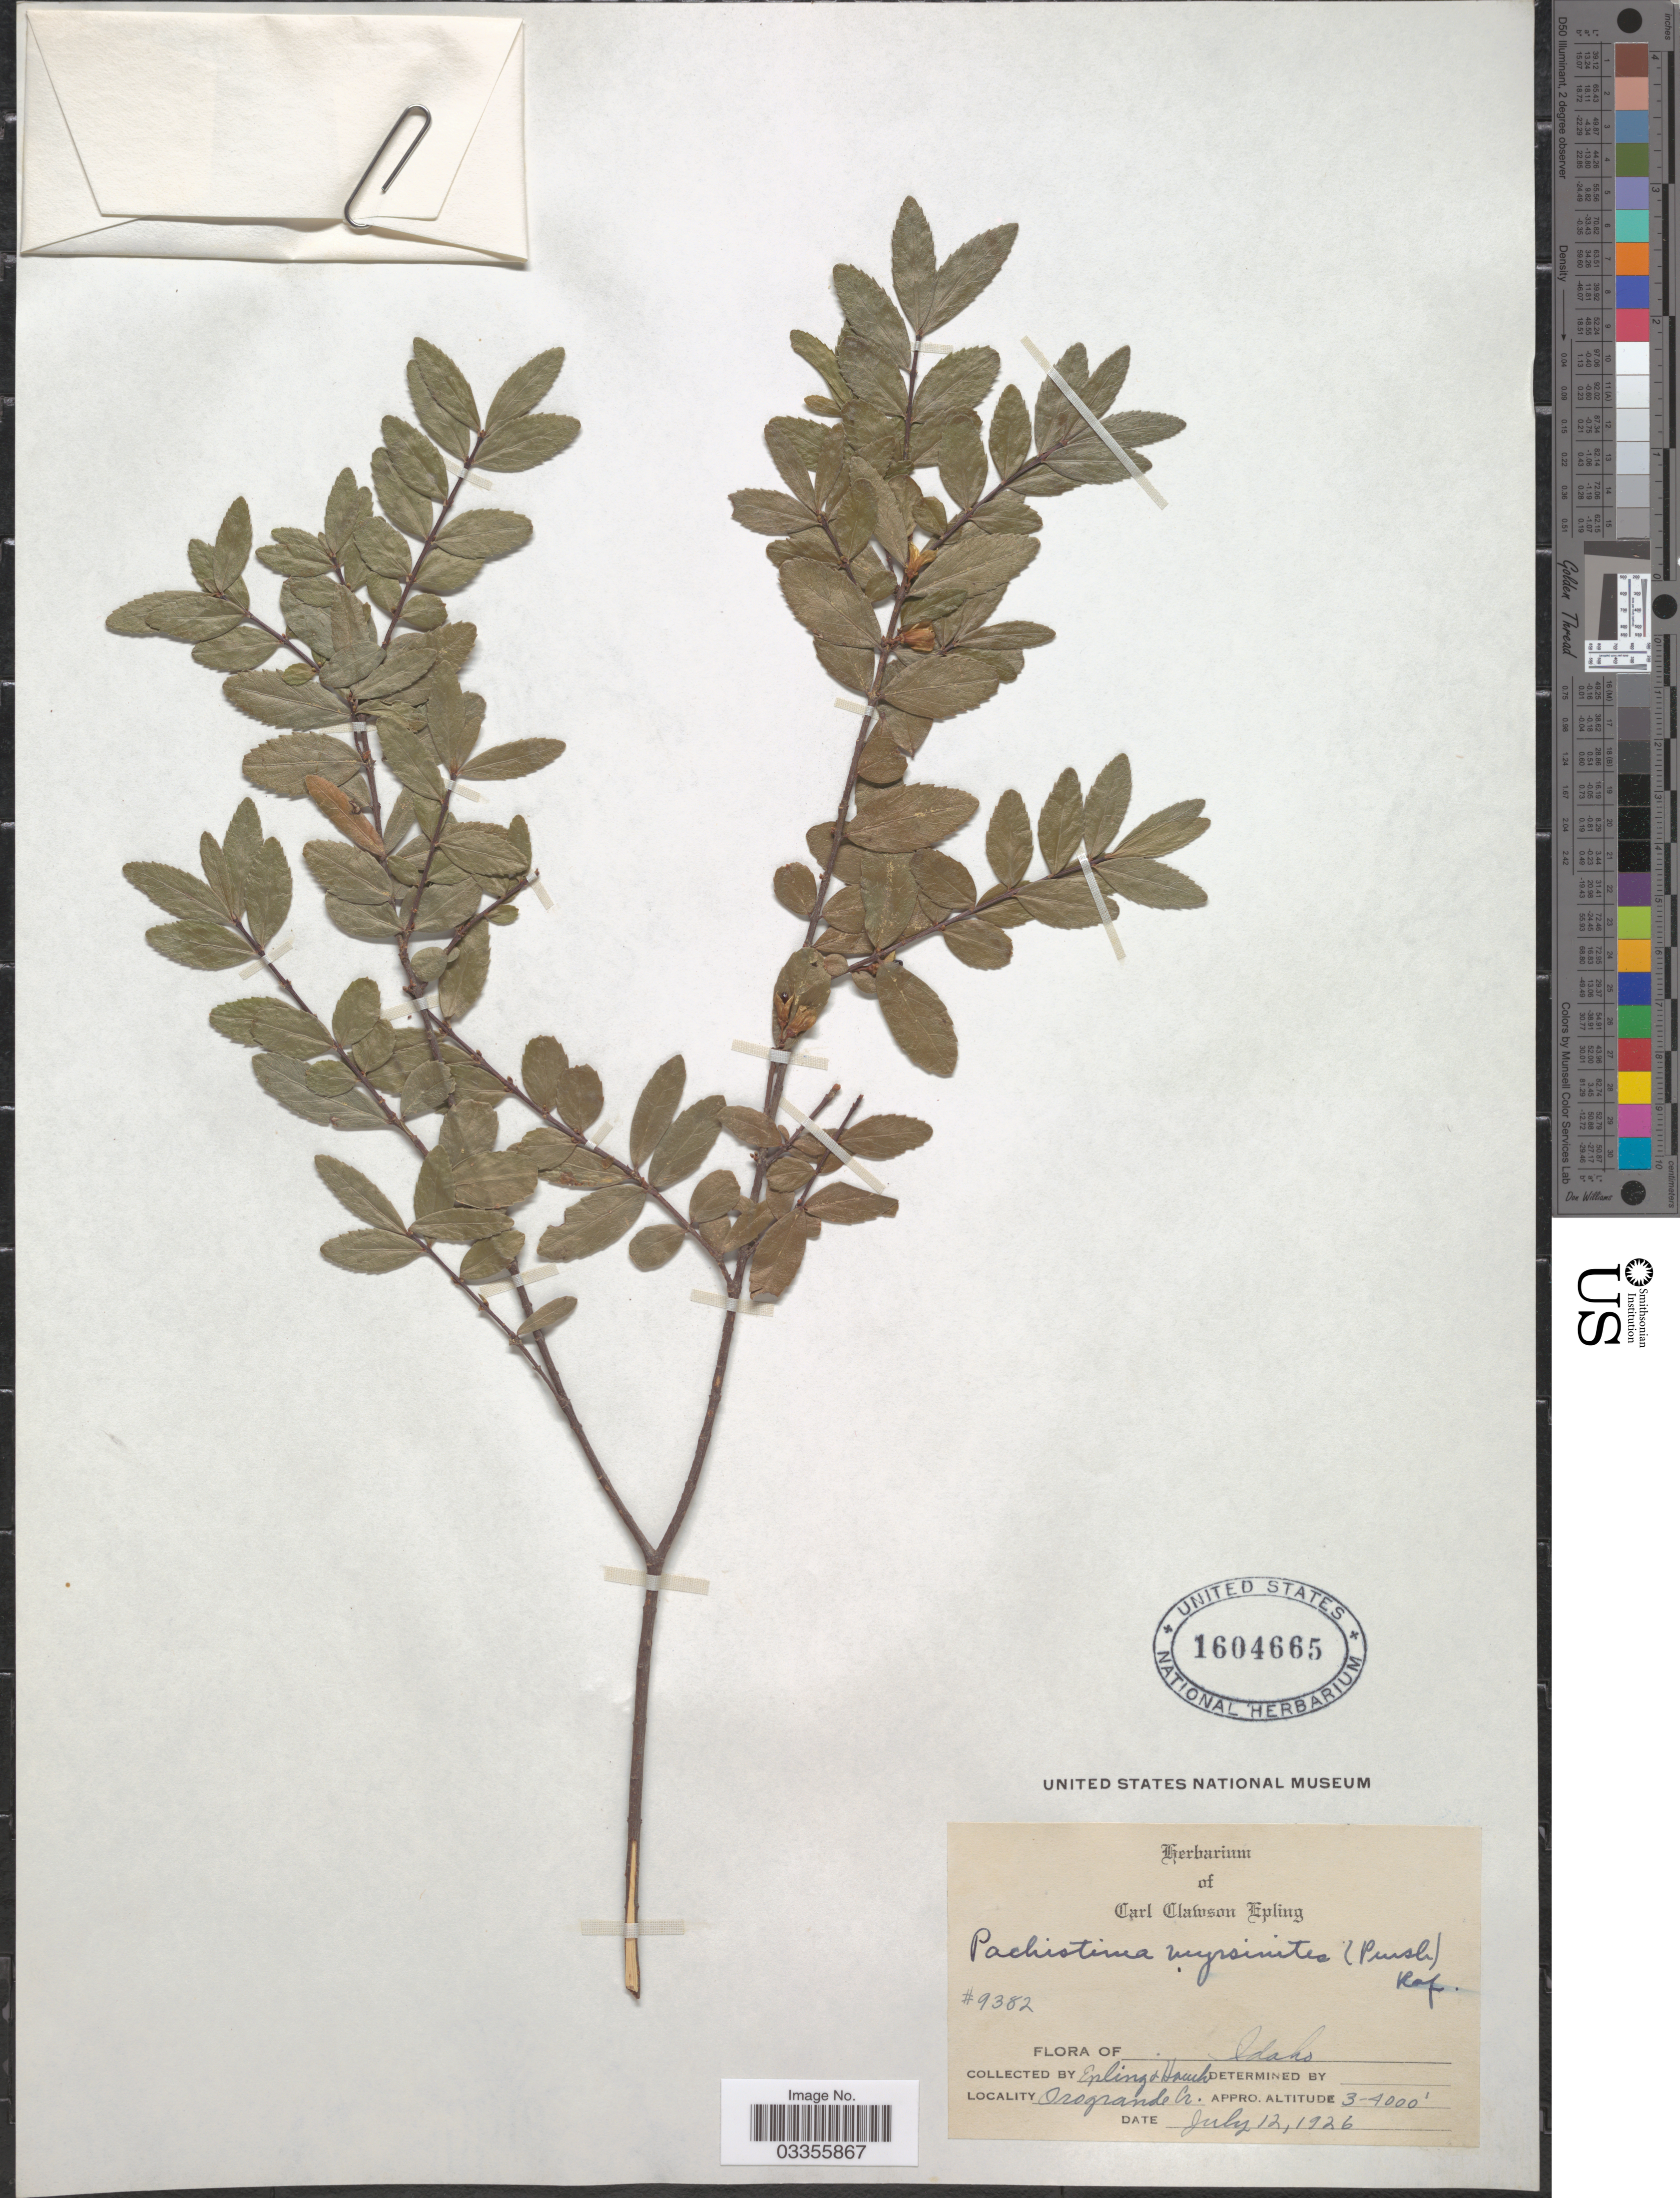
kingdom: Plantae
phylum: Tracheophyta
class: Magnoliopsida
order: Celastrales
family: Celastraceae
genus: Paxistima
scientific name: Paxistima myrsinites subsp. myrsinites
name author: (Pursh) Raf.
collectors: C. C. Epling & -. Hauch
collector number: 9382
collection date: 1926-07-12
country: United States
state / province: Idaho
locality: Orogrande Cr.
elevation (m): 914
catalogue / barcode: US 1604665